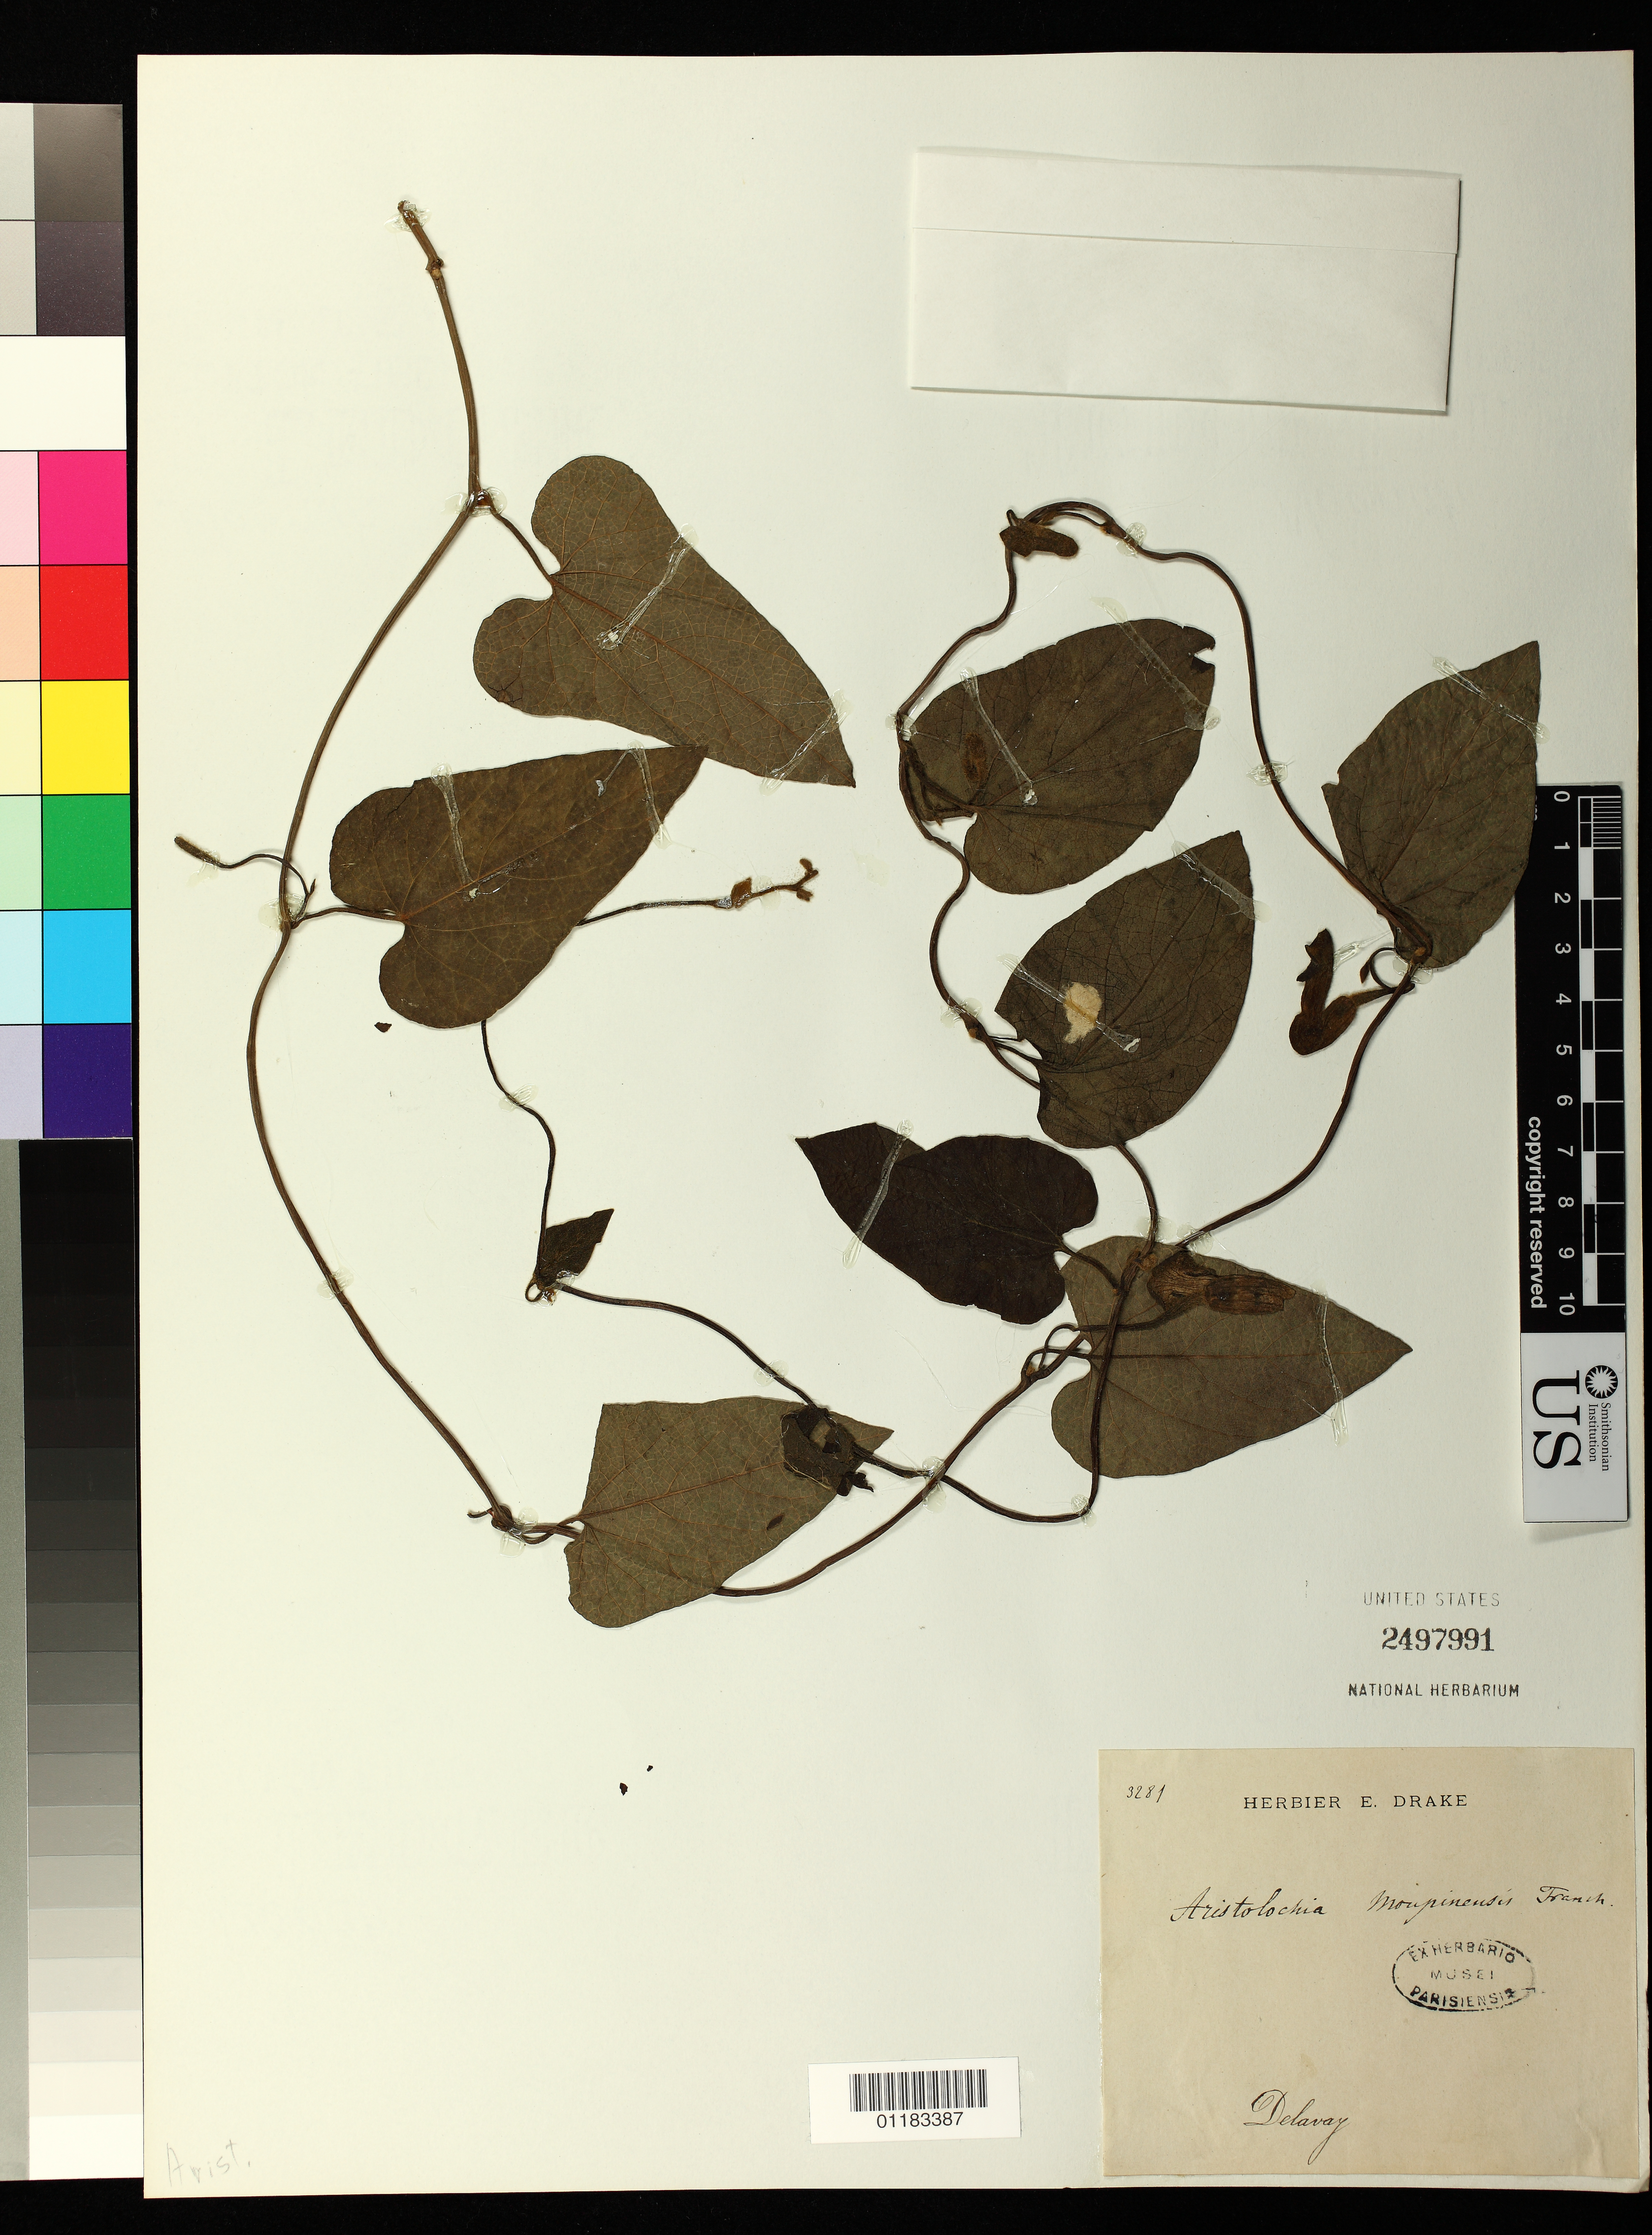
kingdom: Plantae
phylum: Tracheophyta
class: Magnoliopsida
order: Piperales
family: Aristolochiaceae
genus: Aristolochia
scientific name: Aristolochia moupinensis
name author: Franch.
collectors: P. Delavay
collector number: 3281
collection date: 1888-07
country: China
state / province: Yunnan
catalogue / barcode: US 2497991